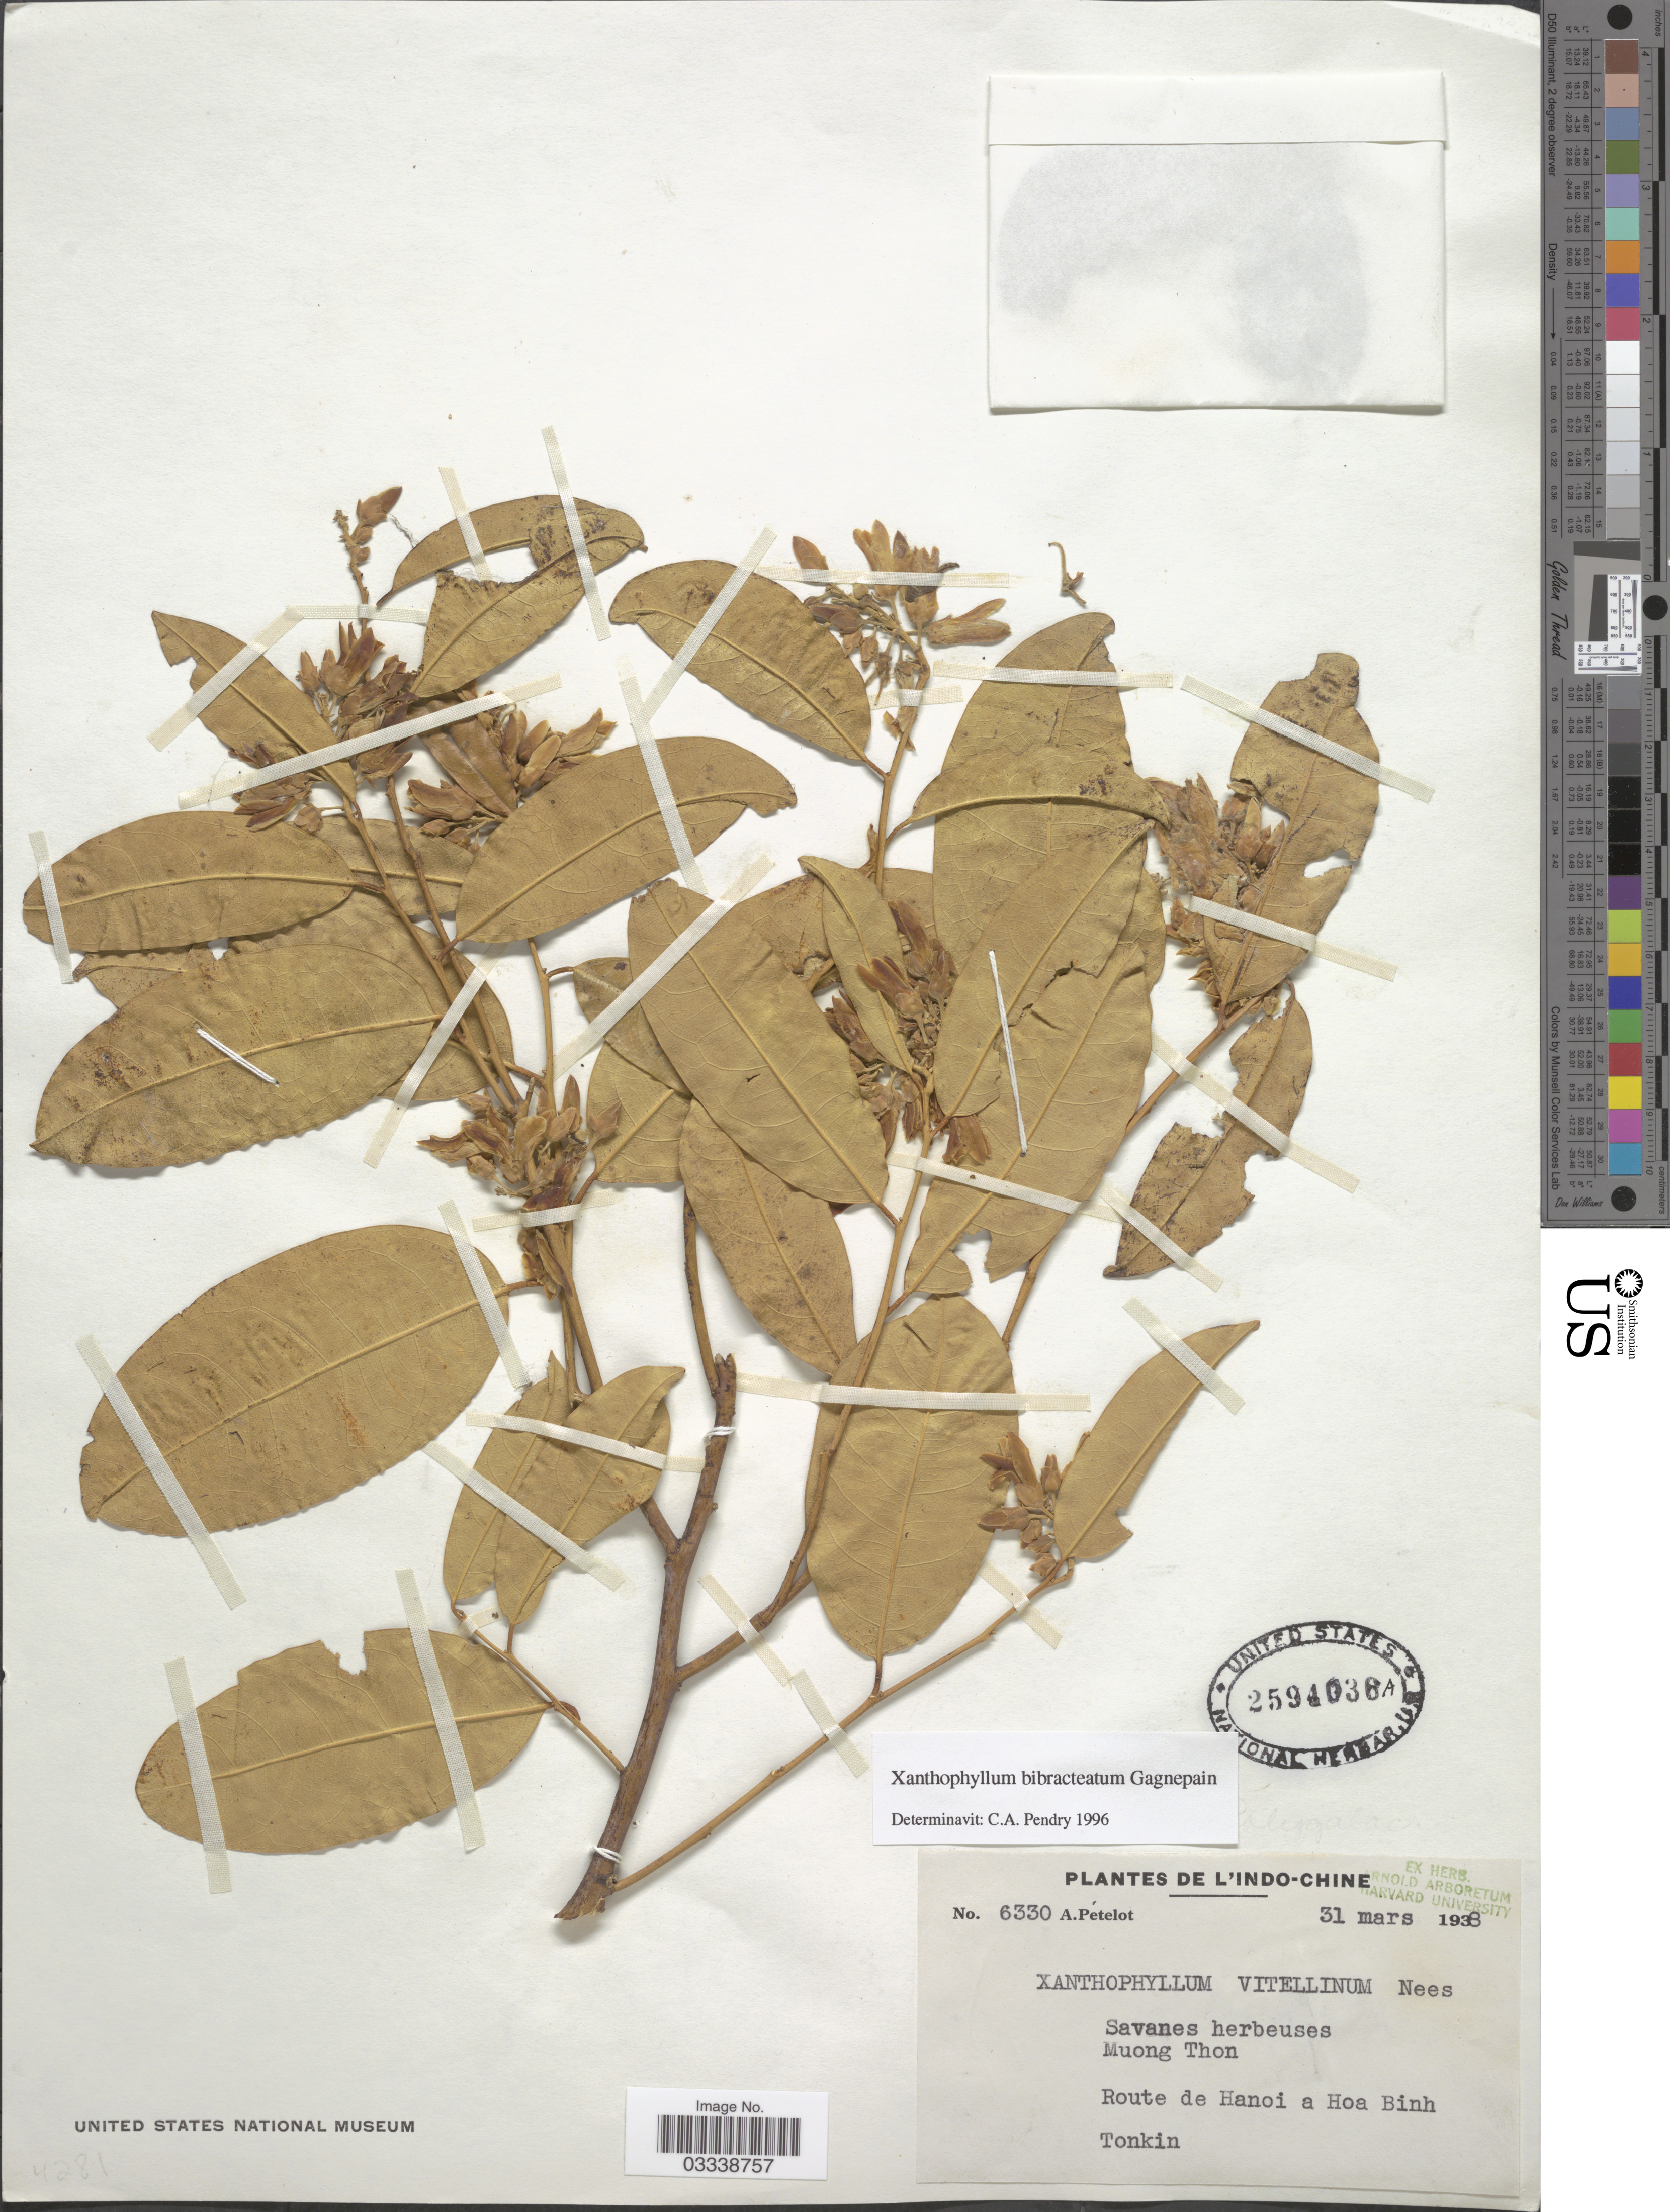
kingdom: Plantae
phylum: Tracheophyta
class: Magnoliopsida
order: Fabales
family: Polygalaceae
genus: Xanthophyllum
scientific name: Xanthophyllum bibracteatum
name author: Gagnep.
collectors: A. Petelot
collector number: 6330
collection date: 1938-03-31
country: Vietnam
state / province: Hoa Binh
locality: De L'Indo-Chine. Muong Thon. Route de Hanoi a Hoa Binh. Tonkin.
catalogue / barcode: US 2594038A